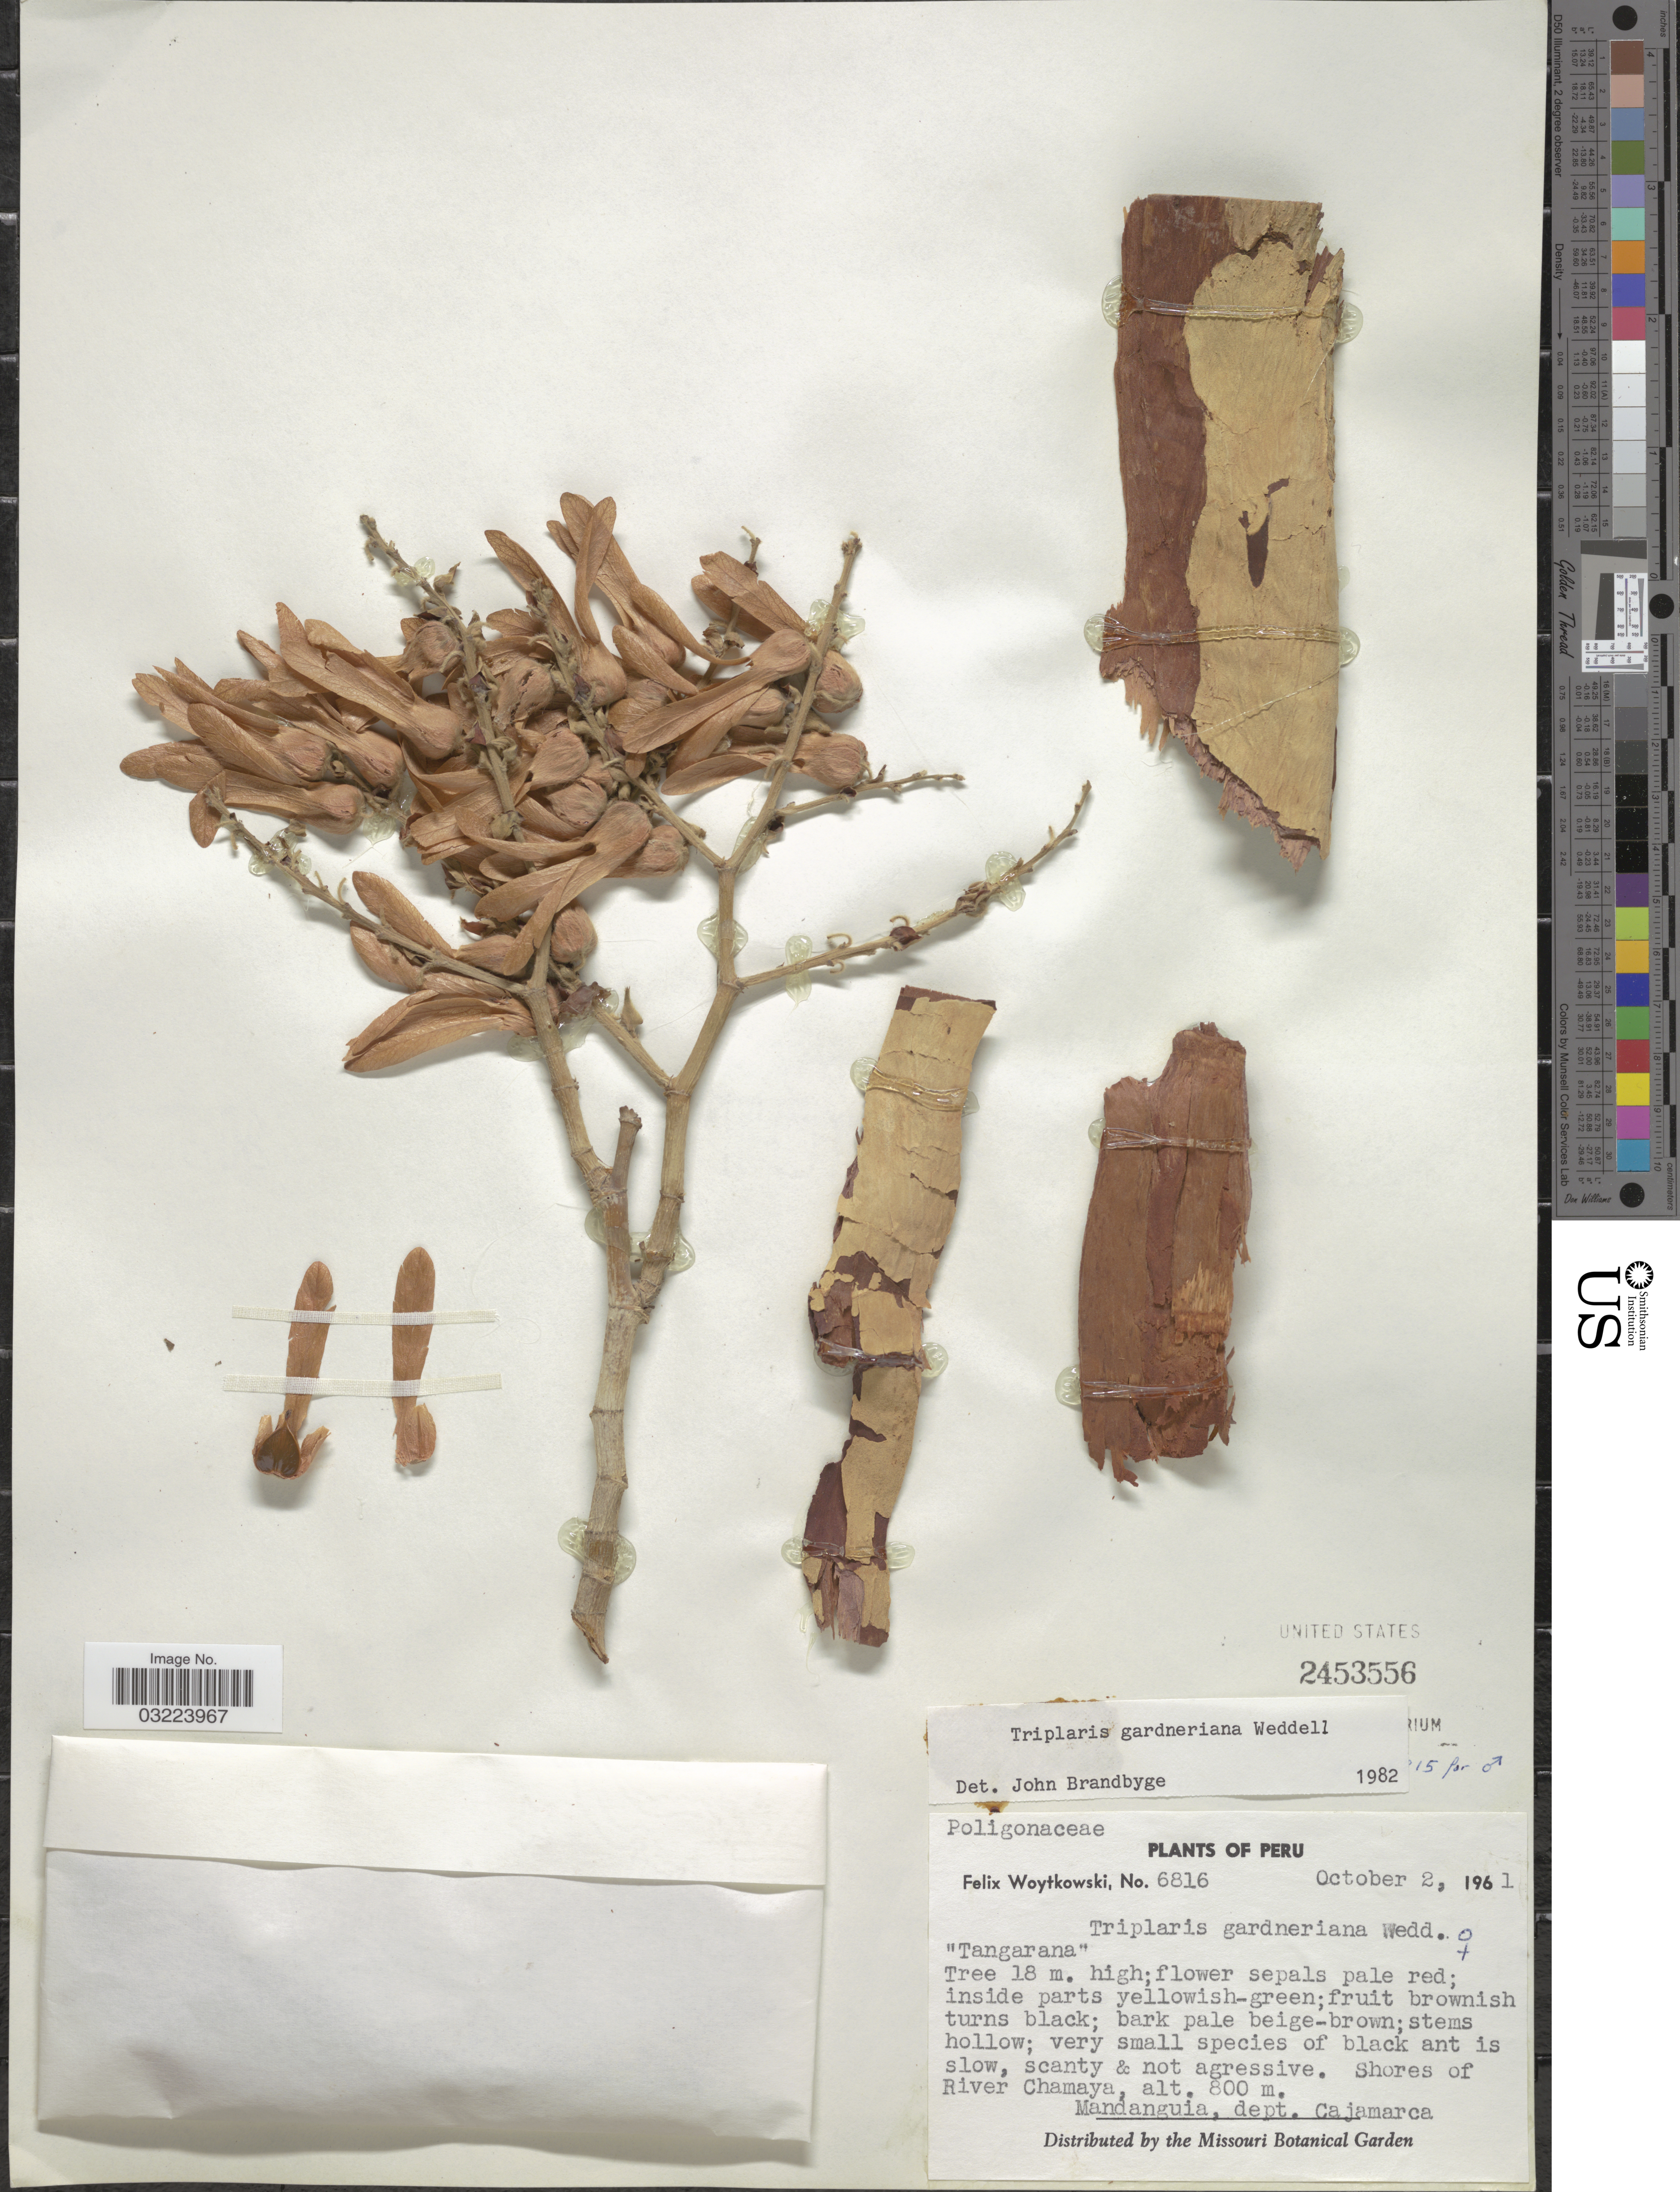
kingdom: Plantae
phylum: Tracheophyta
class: Magnoliopsida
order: Caryophyllales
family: Polygonaceae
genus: Triplaris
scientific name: Triplaris gardneriana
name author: Wedd.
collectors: F. Woytkowski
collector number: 6816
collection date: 1961-10-02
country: Peru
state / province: Cajamarca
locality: Shores of River Chamaya. Mandanguia, dept. Cajamarca.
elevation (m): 800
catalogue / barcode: US 2453556